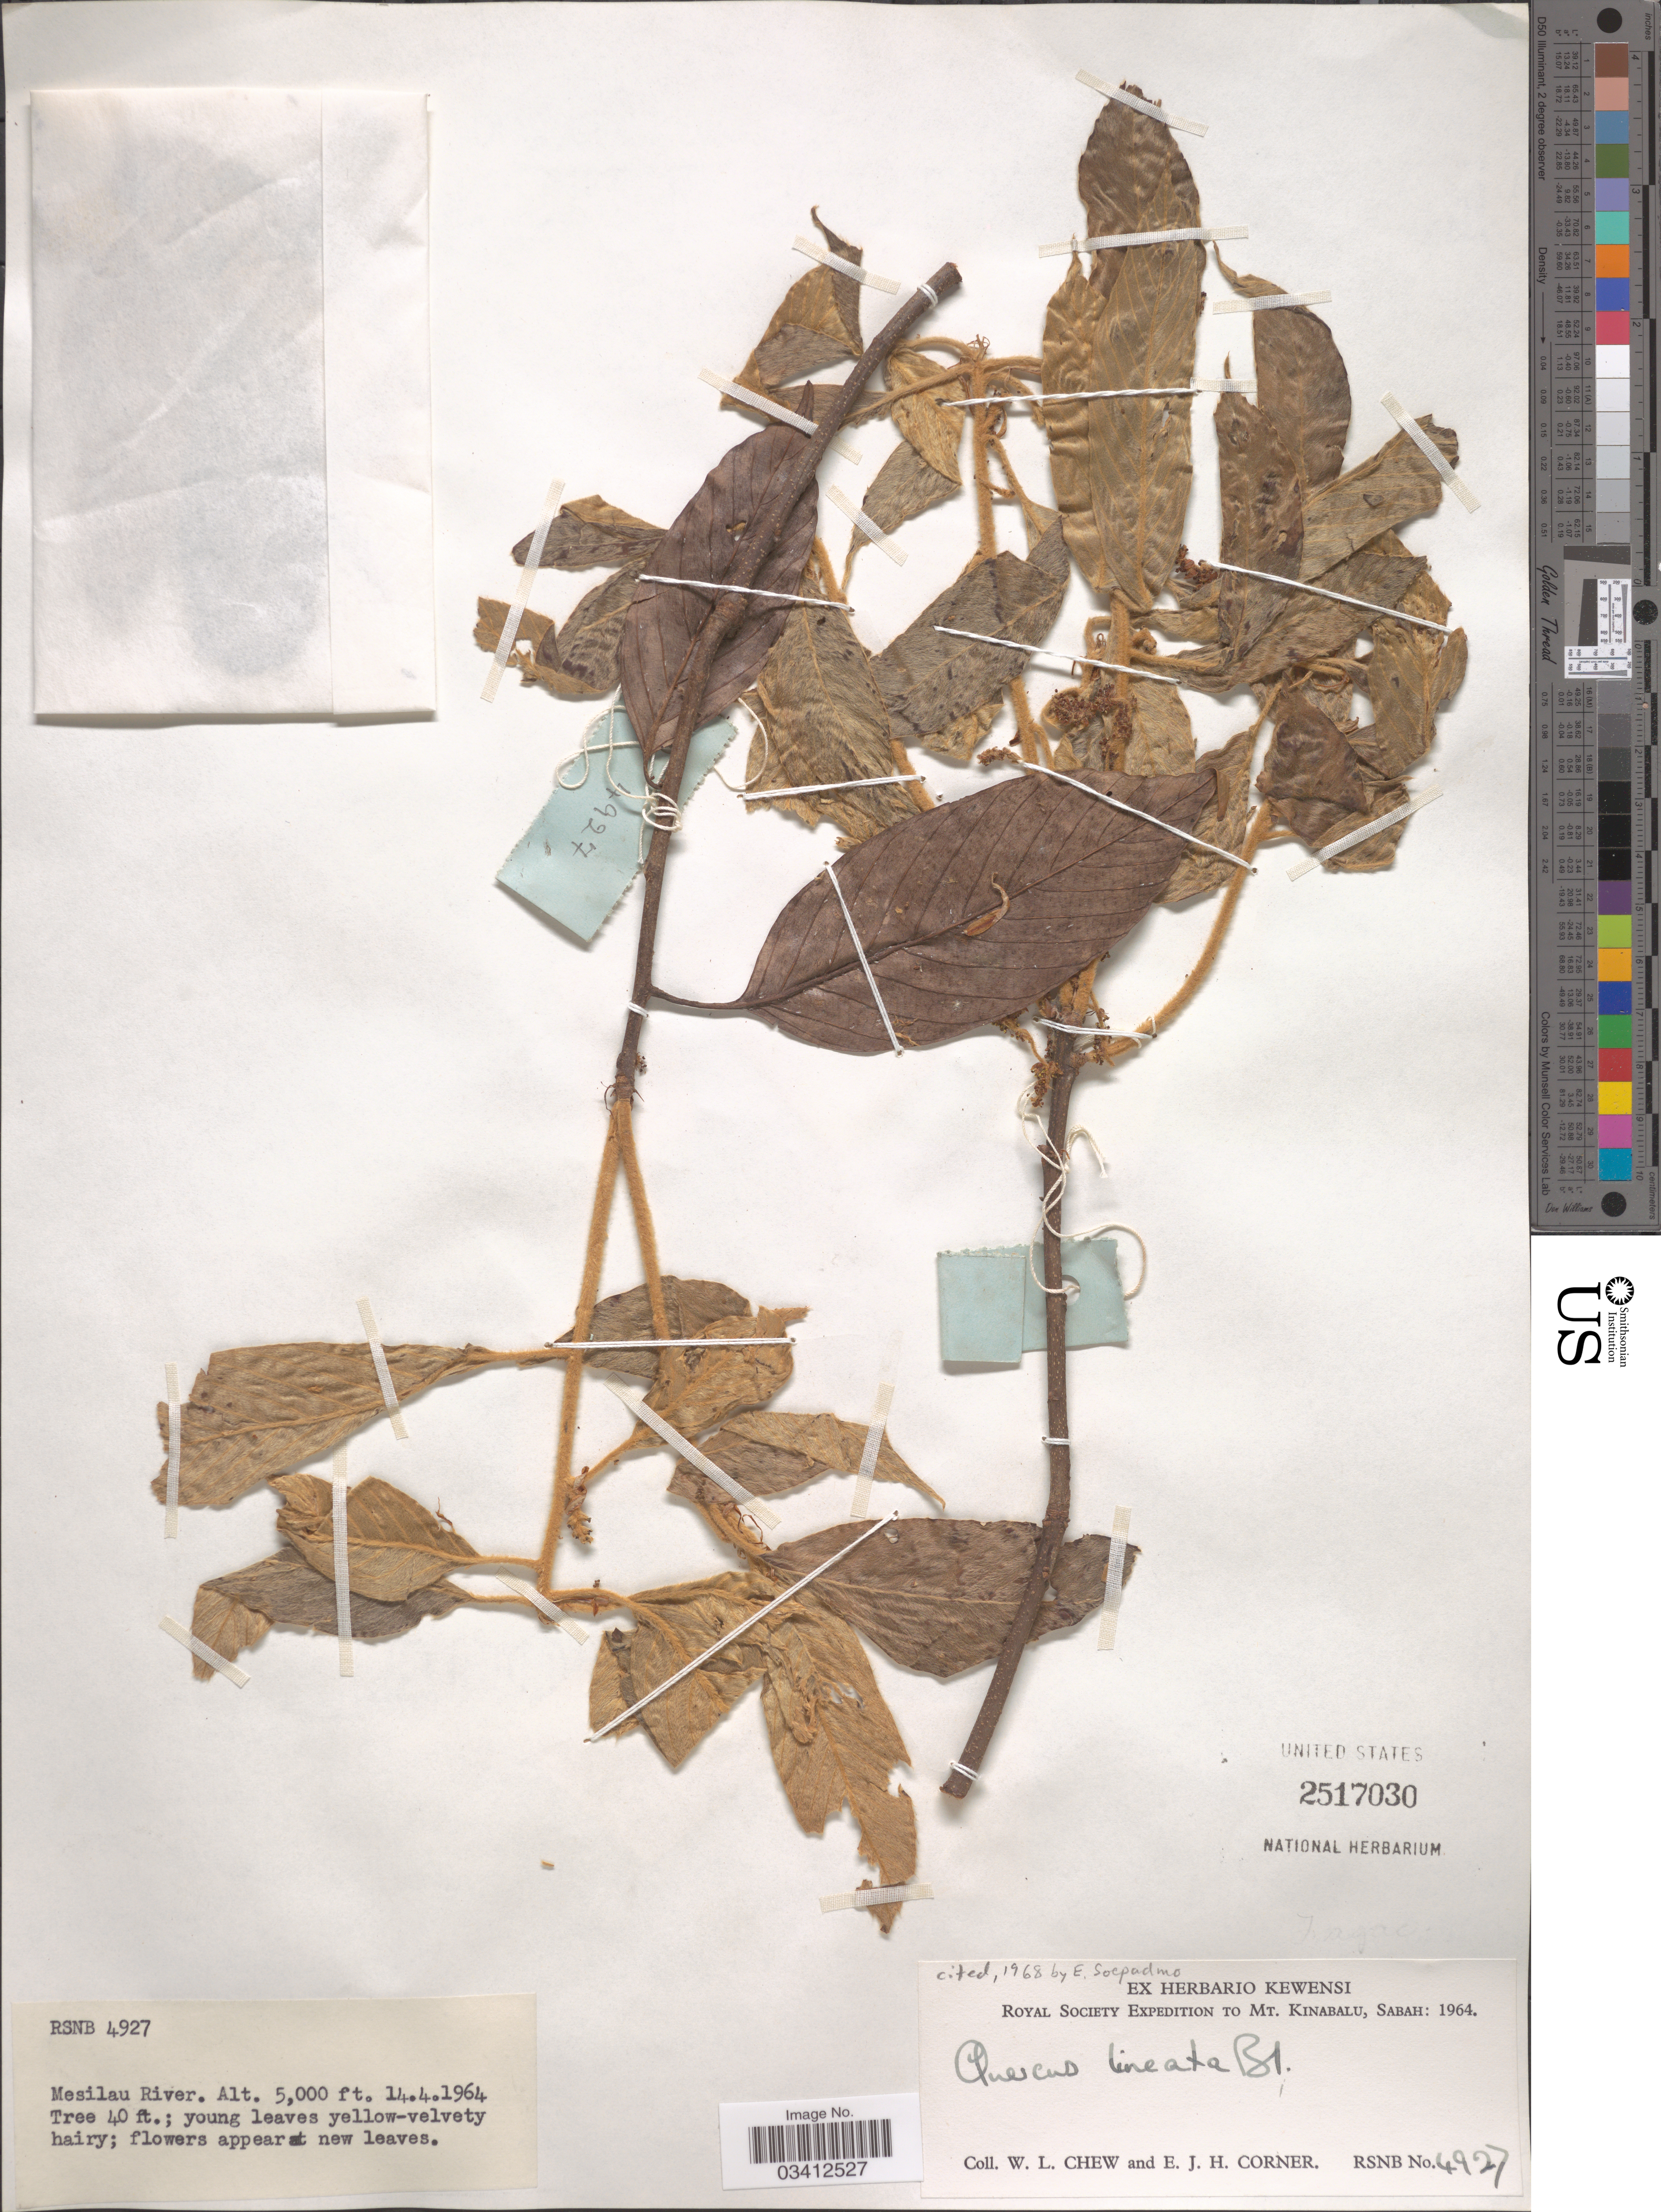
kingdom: Plantae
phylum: Tracheophyta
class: Magnoliopsida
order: Fagales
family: Fagaceae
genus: Quercus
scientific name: Quercus lineata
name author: Blume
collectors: W. Chew & E. Corner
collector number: RSNB 4927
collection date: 1964-04-14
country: Malaysia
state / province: Sabah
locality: Mesilau River. Mt. Kinabalu.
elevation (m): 1524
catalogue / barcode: US 2517030